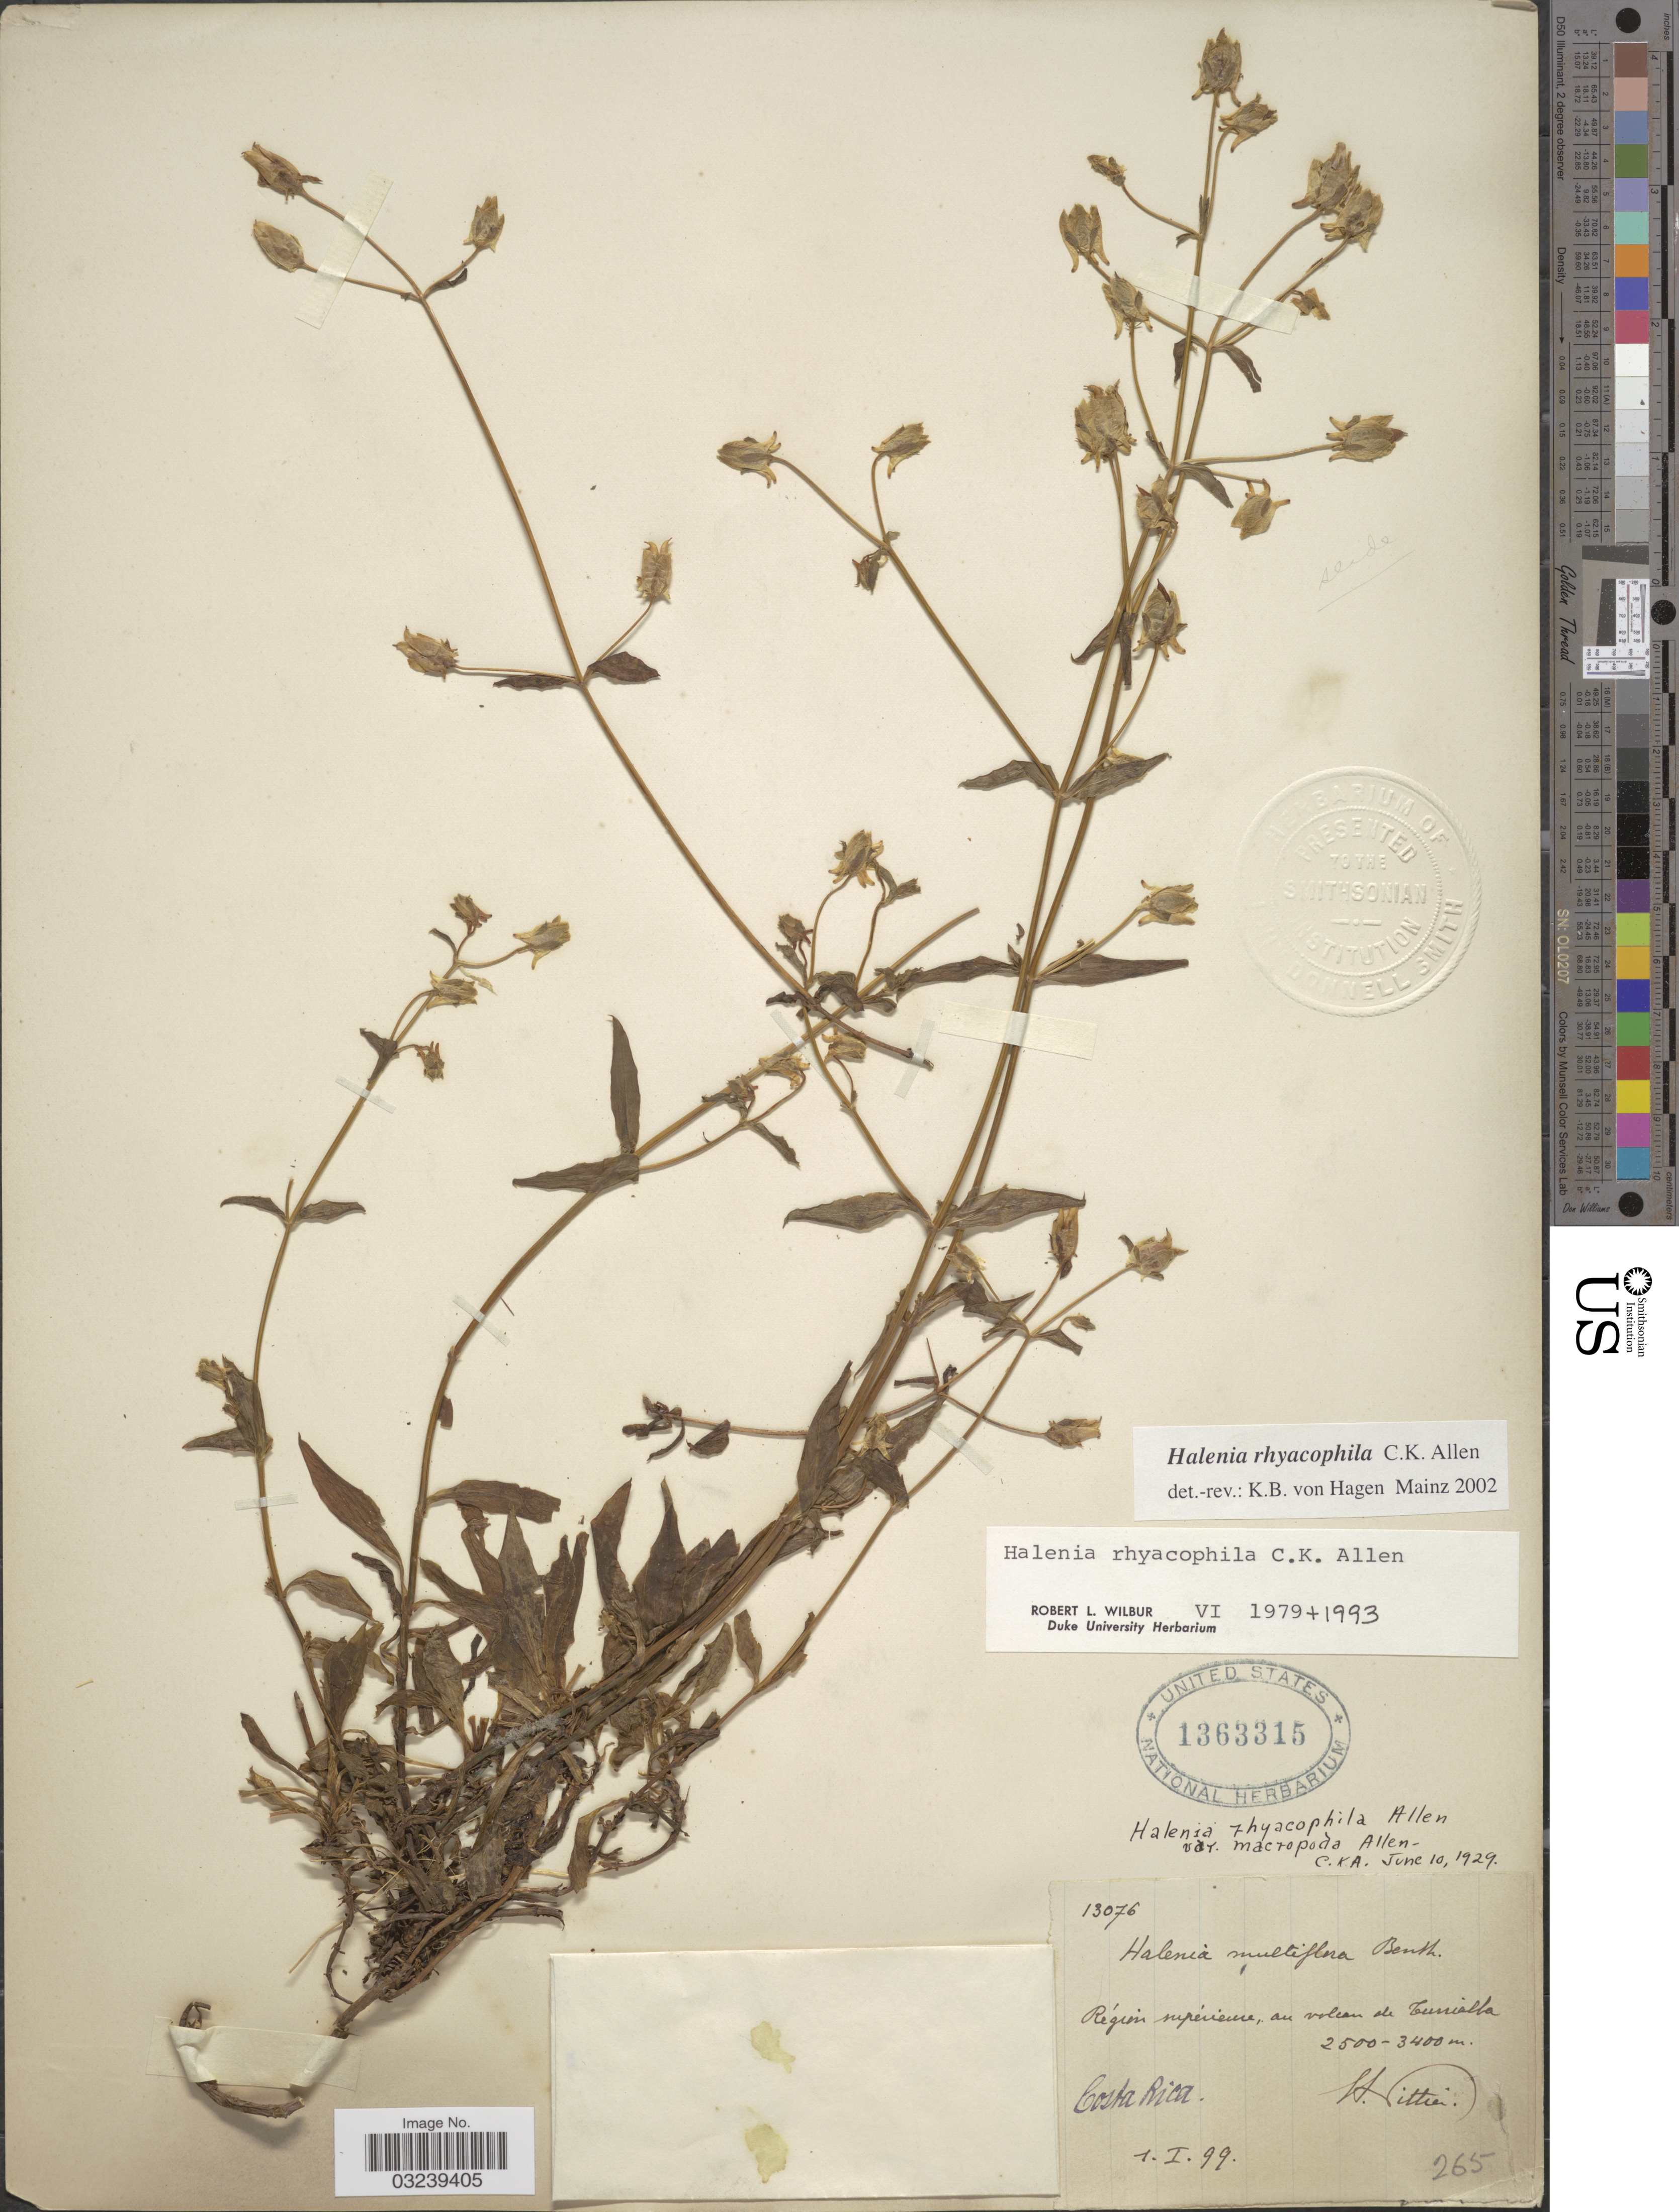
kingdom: Plantae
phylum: Tracheophyta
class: Magnoliopsida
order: Gentianales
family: Gentianaceae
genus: Halenia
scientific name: Halenia rhyacophila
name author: C.K. Allen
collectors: H. F. Pittier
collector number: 13076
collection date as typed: Transcribed d/m/y: 1/1/99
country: Costa Rica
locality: Région supérieure, au volcan de Turrialba.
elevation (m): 2500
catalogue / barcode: US 1363315